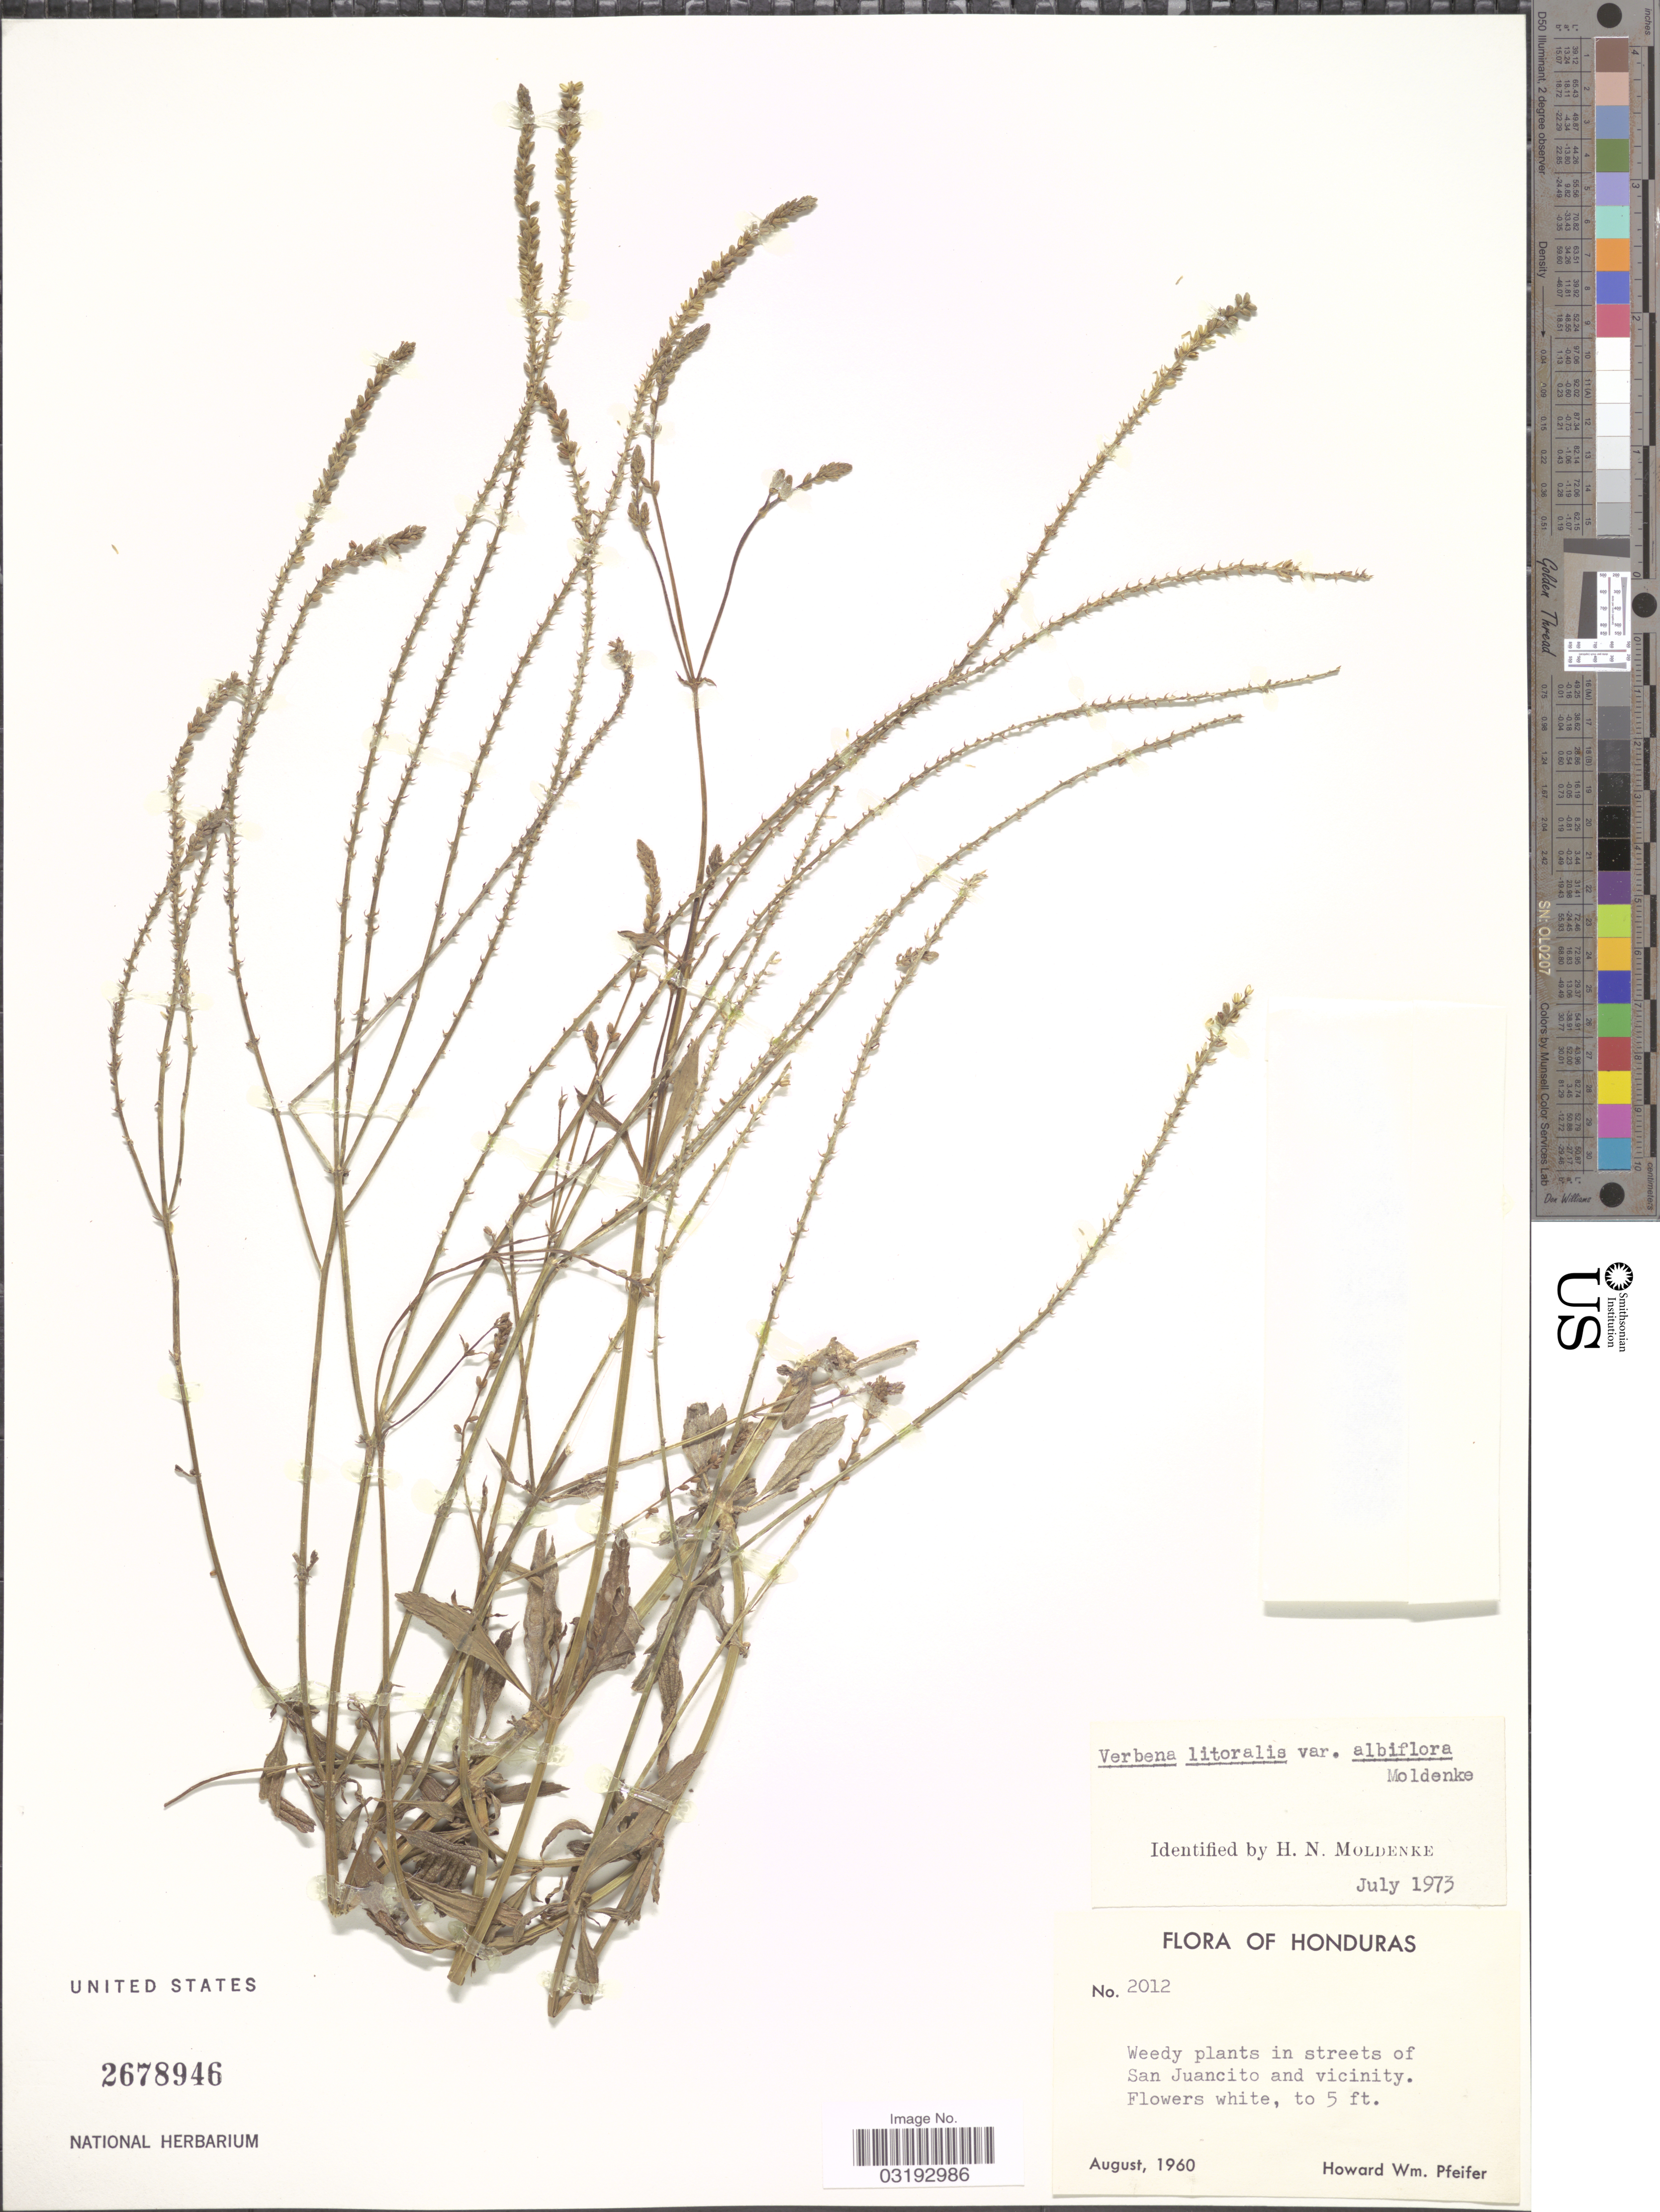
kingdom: Plantae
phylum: Tracheophyta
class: Magnoliopsida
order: Lamiales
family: Verbenaceae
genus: Verbena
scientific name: Verbena litoralis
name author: Kunth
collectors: H. W. Pfeifer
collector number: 2012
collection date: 1960-08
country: Honduras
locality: Weedy plants in streets of San Juancito and vicinity.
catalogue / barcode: US 2678946